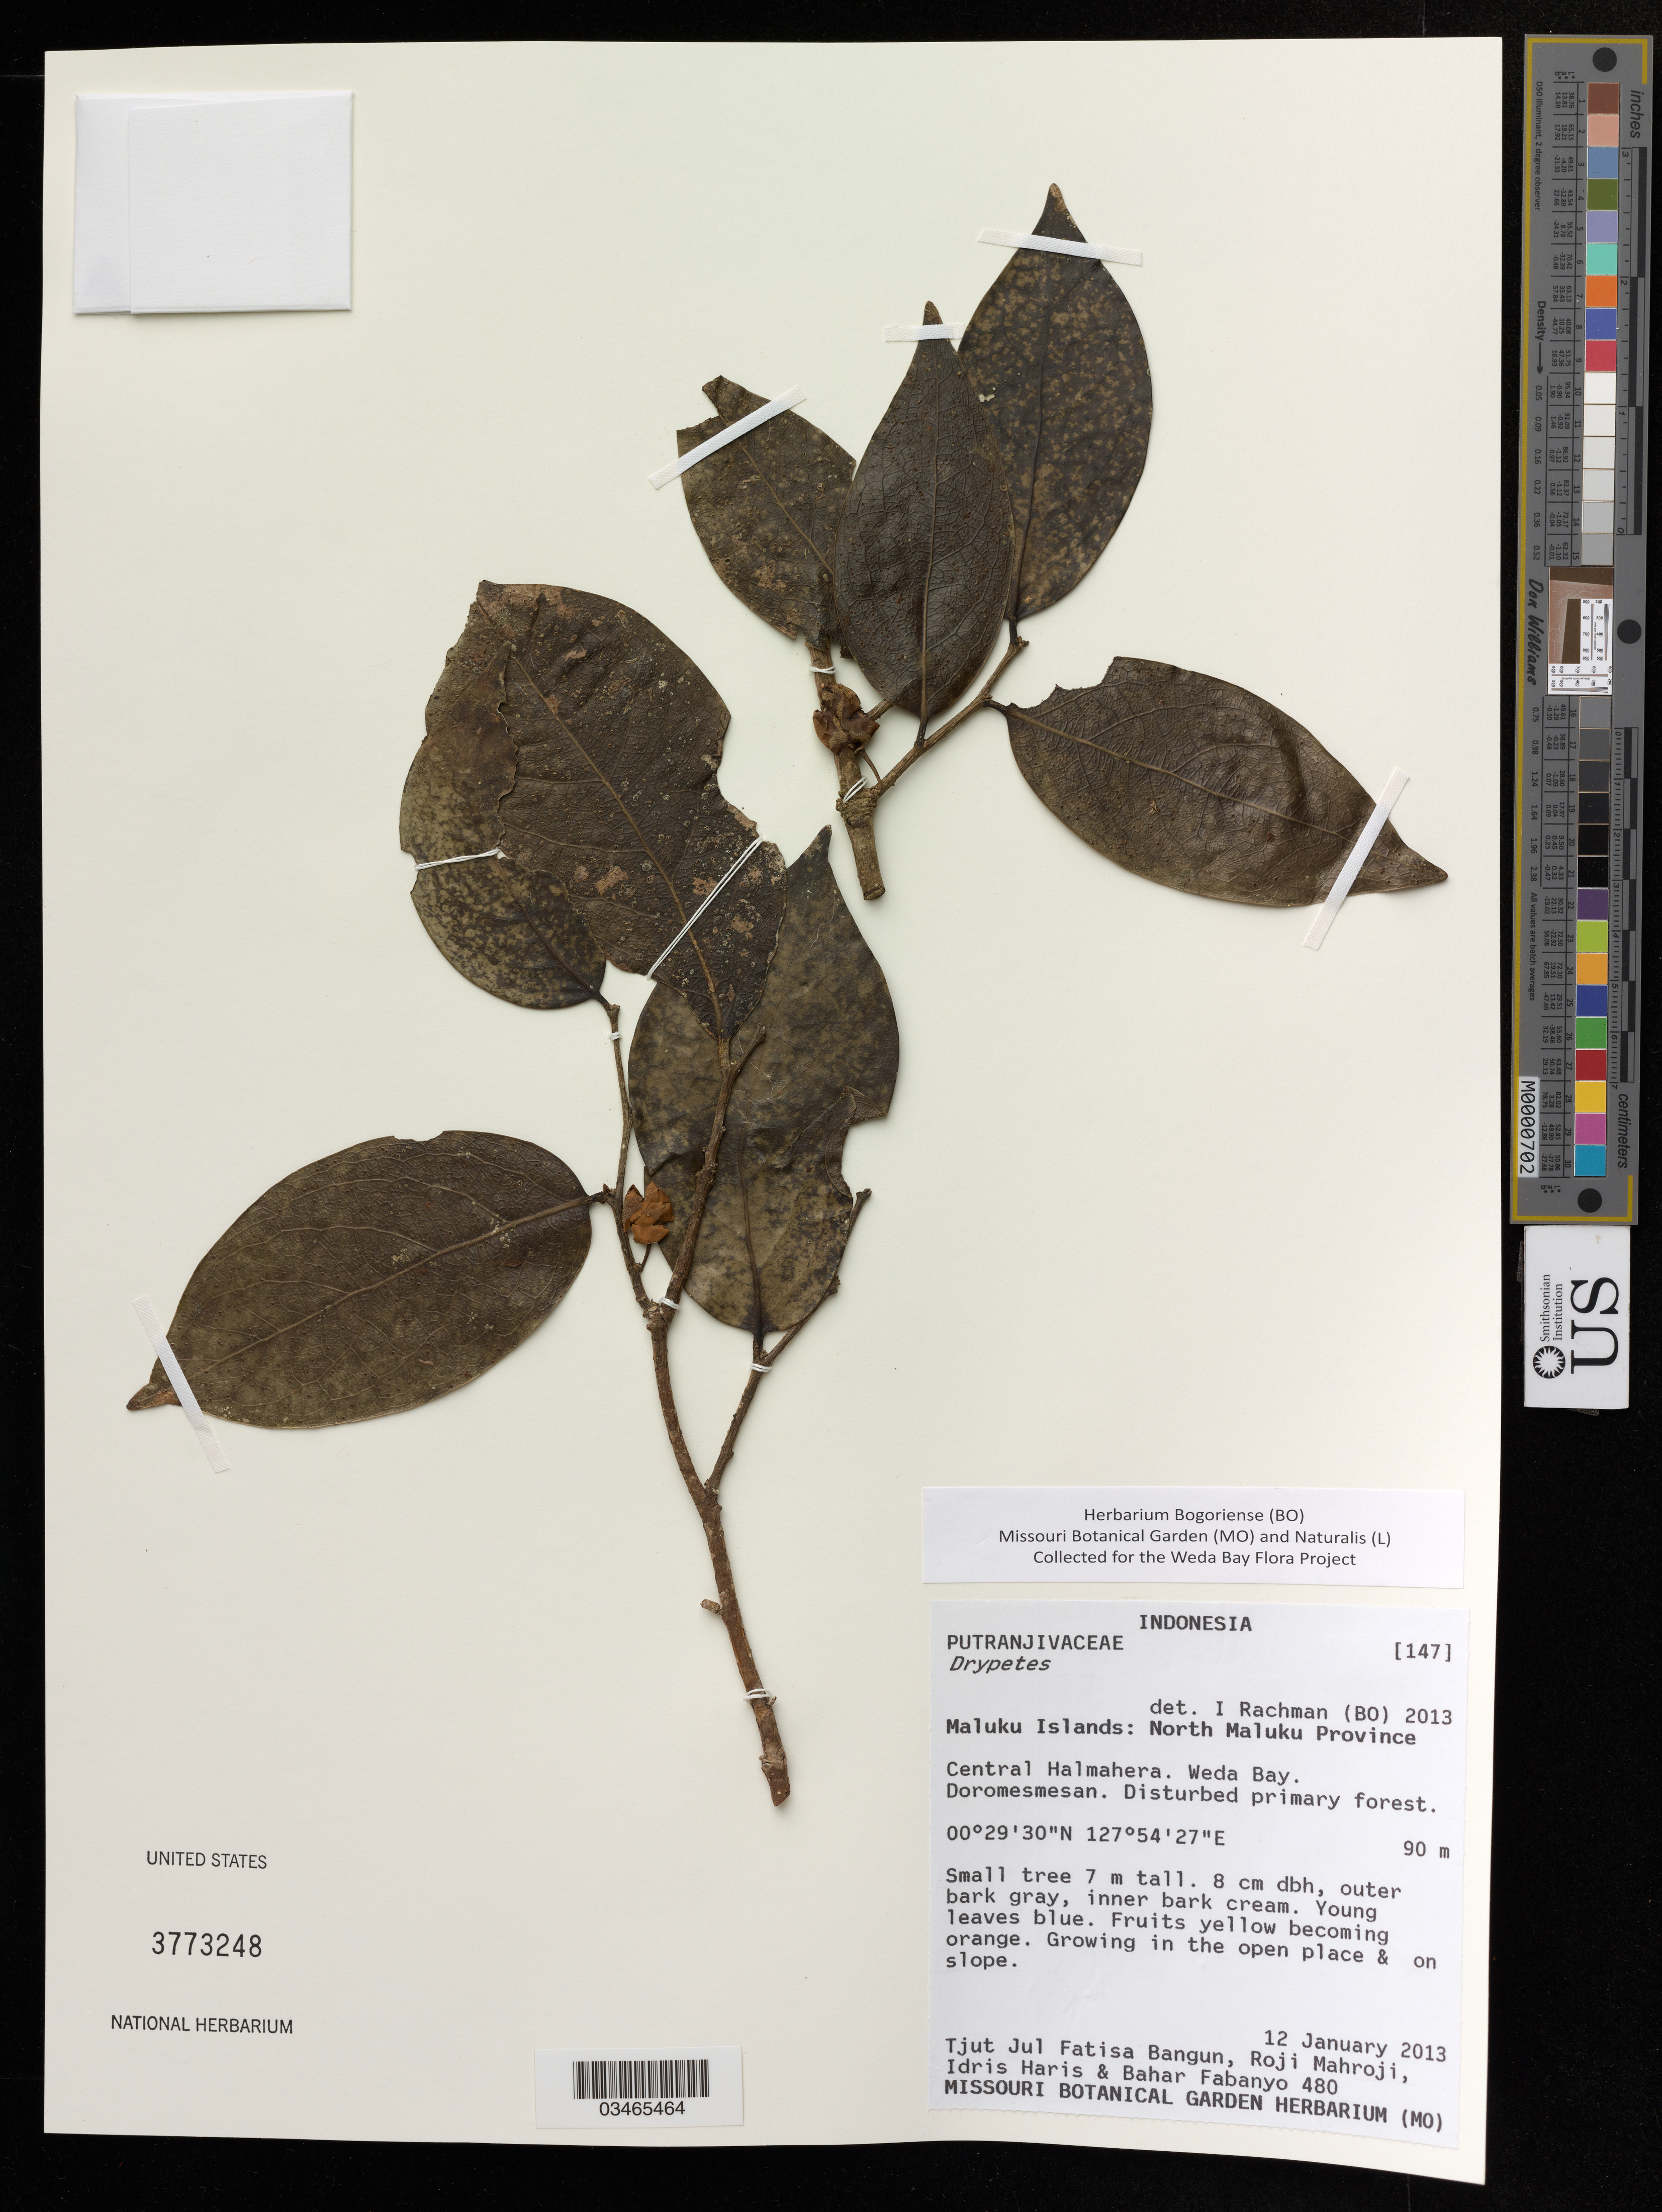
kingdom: Plantae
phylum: Tracheophyta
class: Magnoliopsida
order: Malpighiales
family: Putranjivaceae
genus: Drypetes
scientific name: Drypetes sp.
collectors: T. Bangun, R. Mahroji & I. Haris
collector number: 480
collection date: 2013-01-12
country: Indonesia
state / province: Maluku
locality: North Maluku Province, Central Halmahera, Weda Bay.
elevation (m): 90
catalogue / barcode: US 3773248